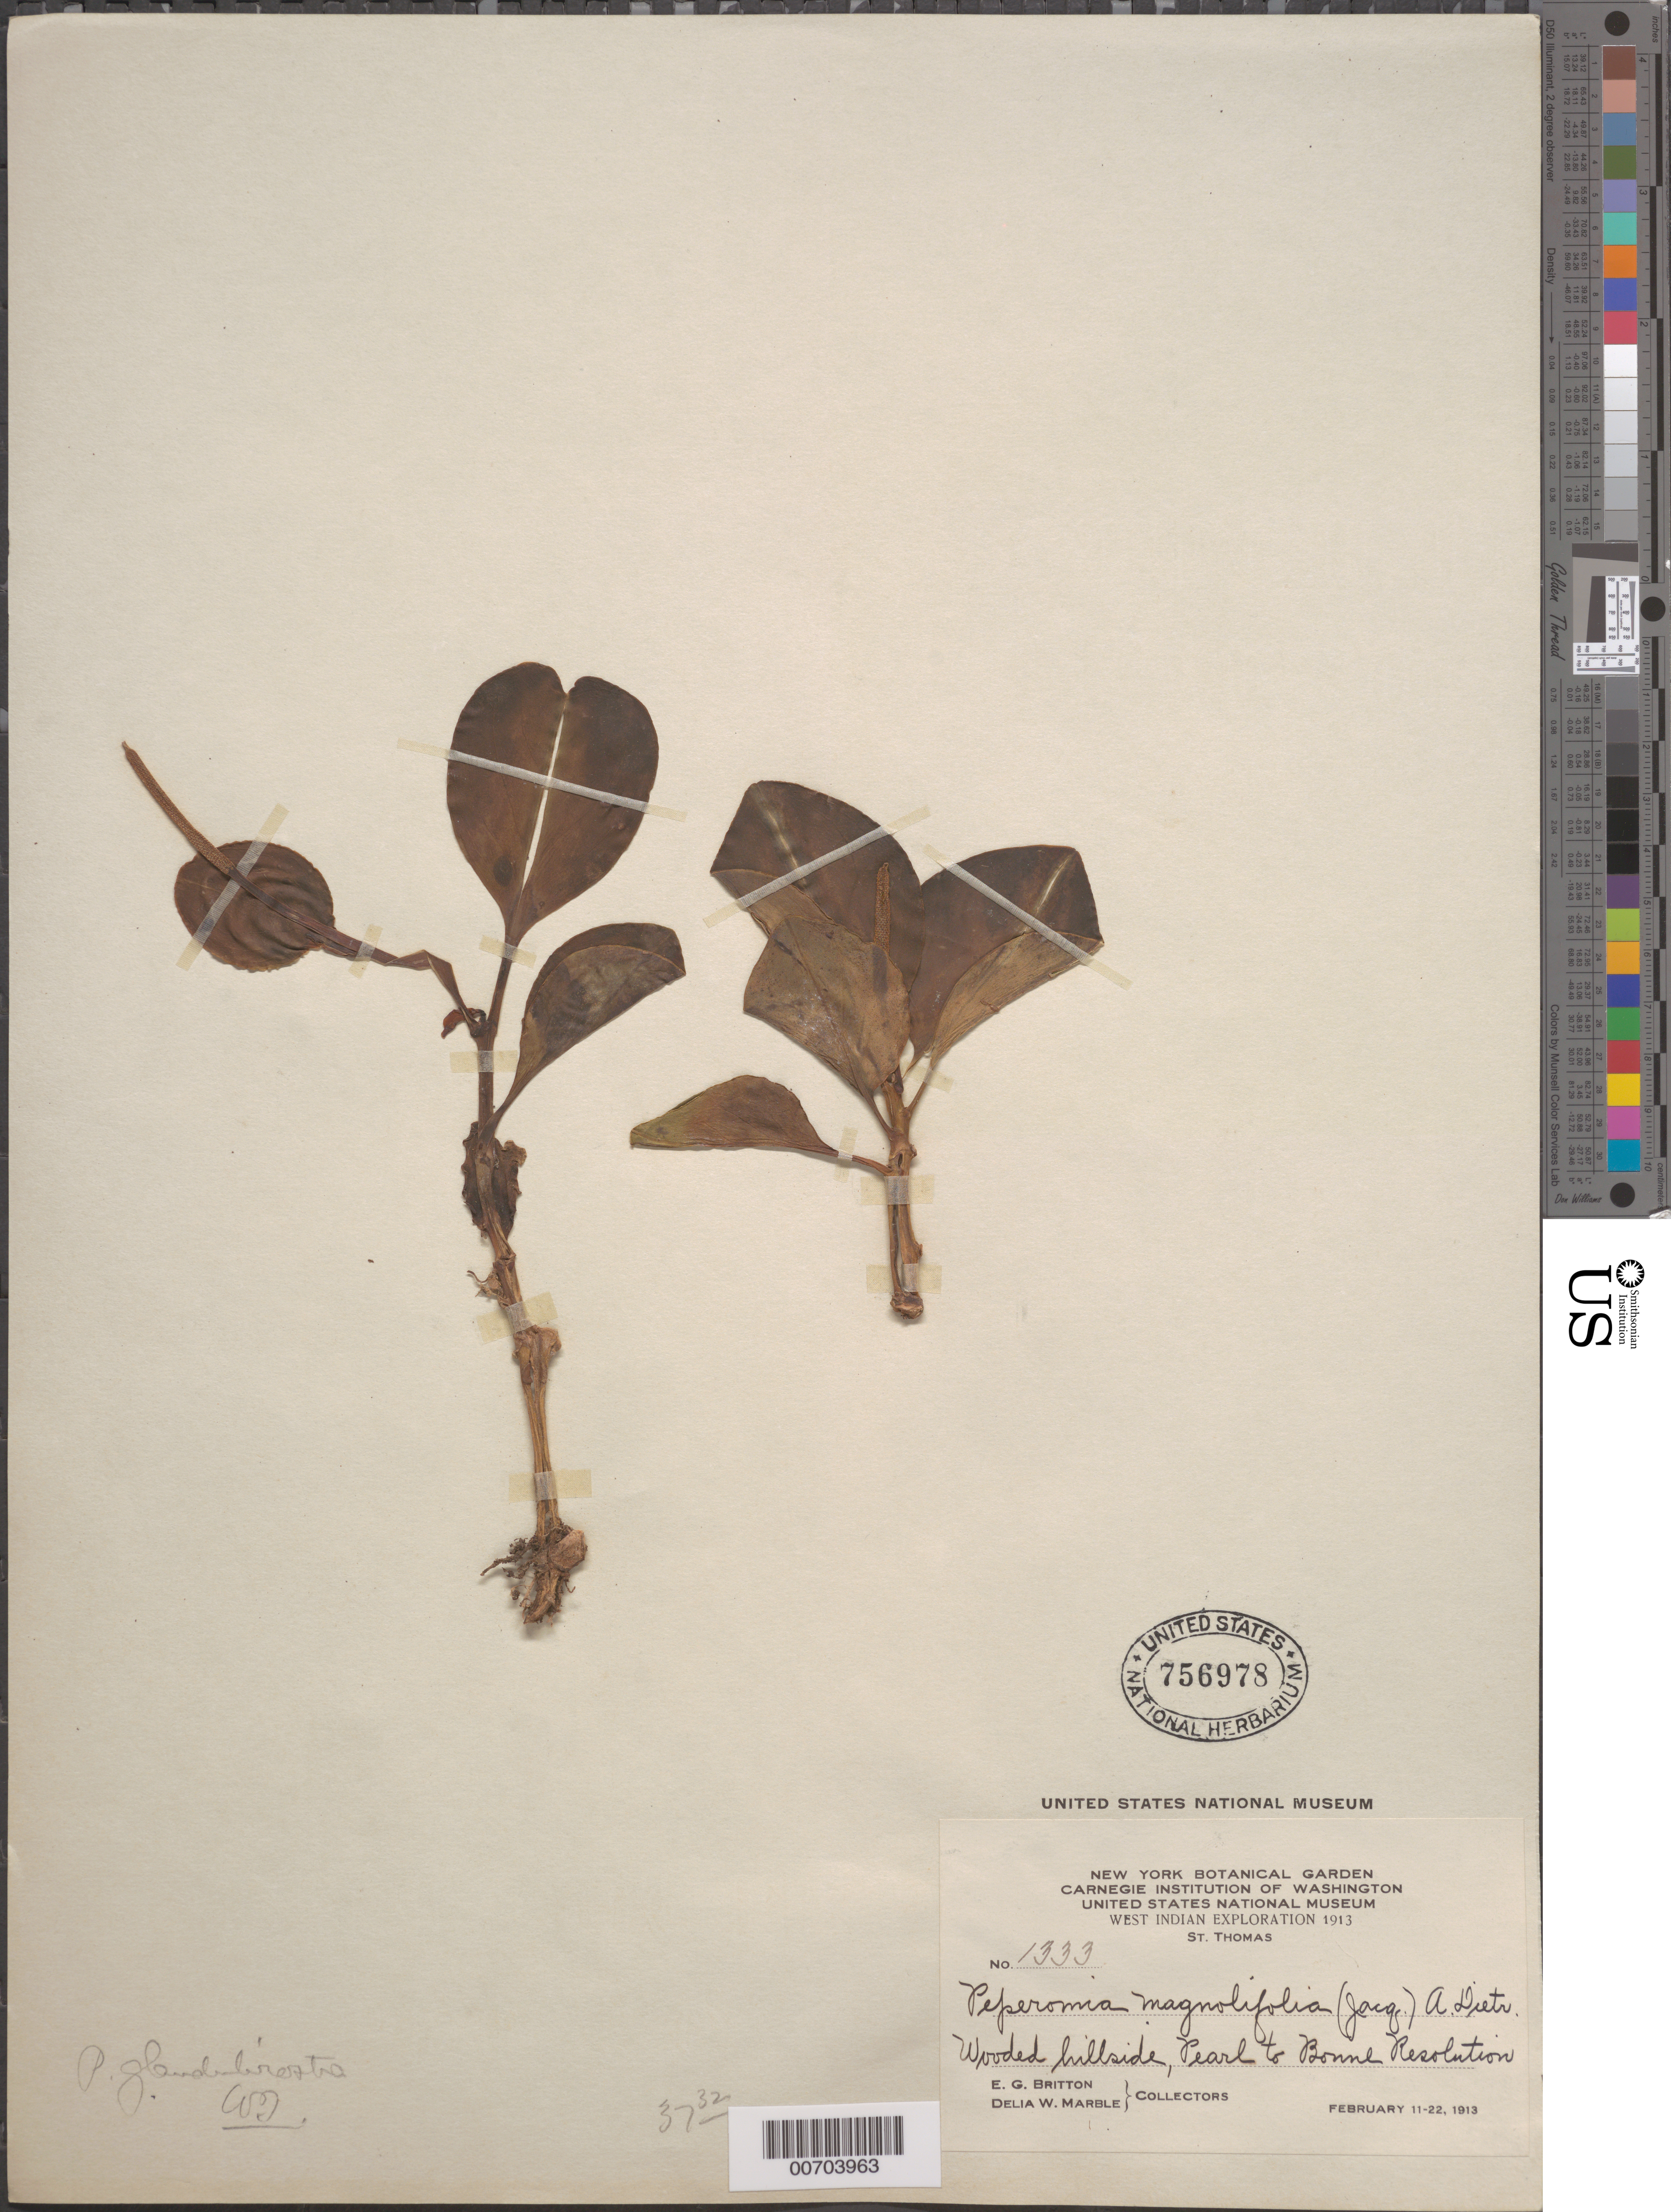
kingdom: Plantae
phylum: Tracheophyta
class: Magnoliopsida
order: Piperales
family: Piperaceae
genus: Peperomia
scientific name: Peperomia magnoliifolia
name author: (Jacq.) A. Dietr.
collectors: E. G. Britton & D. W. Marble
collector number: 1333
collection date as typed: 11 Feb 1913 to 22 Feb 1913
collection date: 1913-02-11/1913-02-22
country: U.S. Virgin Islands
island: St. Thomas Island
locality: Pearl to Bonne Resolution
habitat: wooded hillside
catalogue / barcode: US 756978